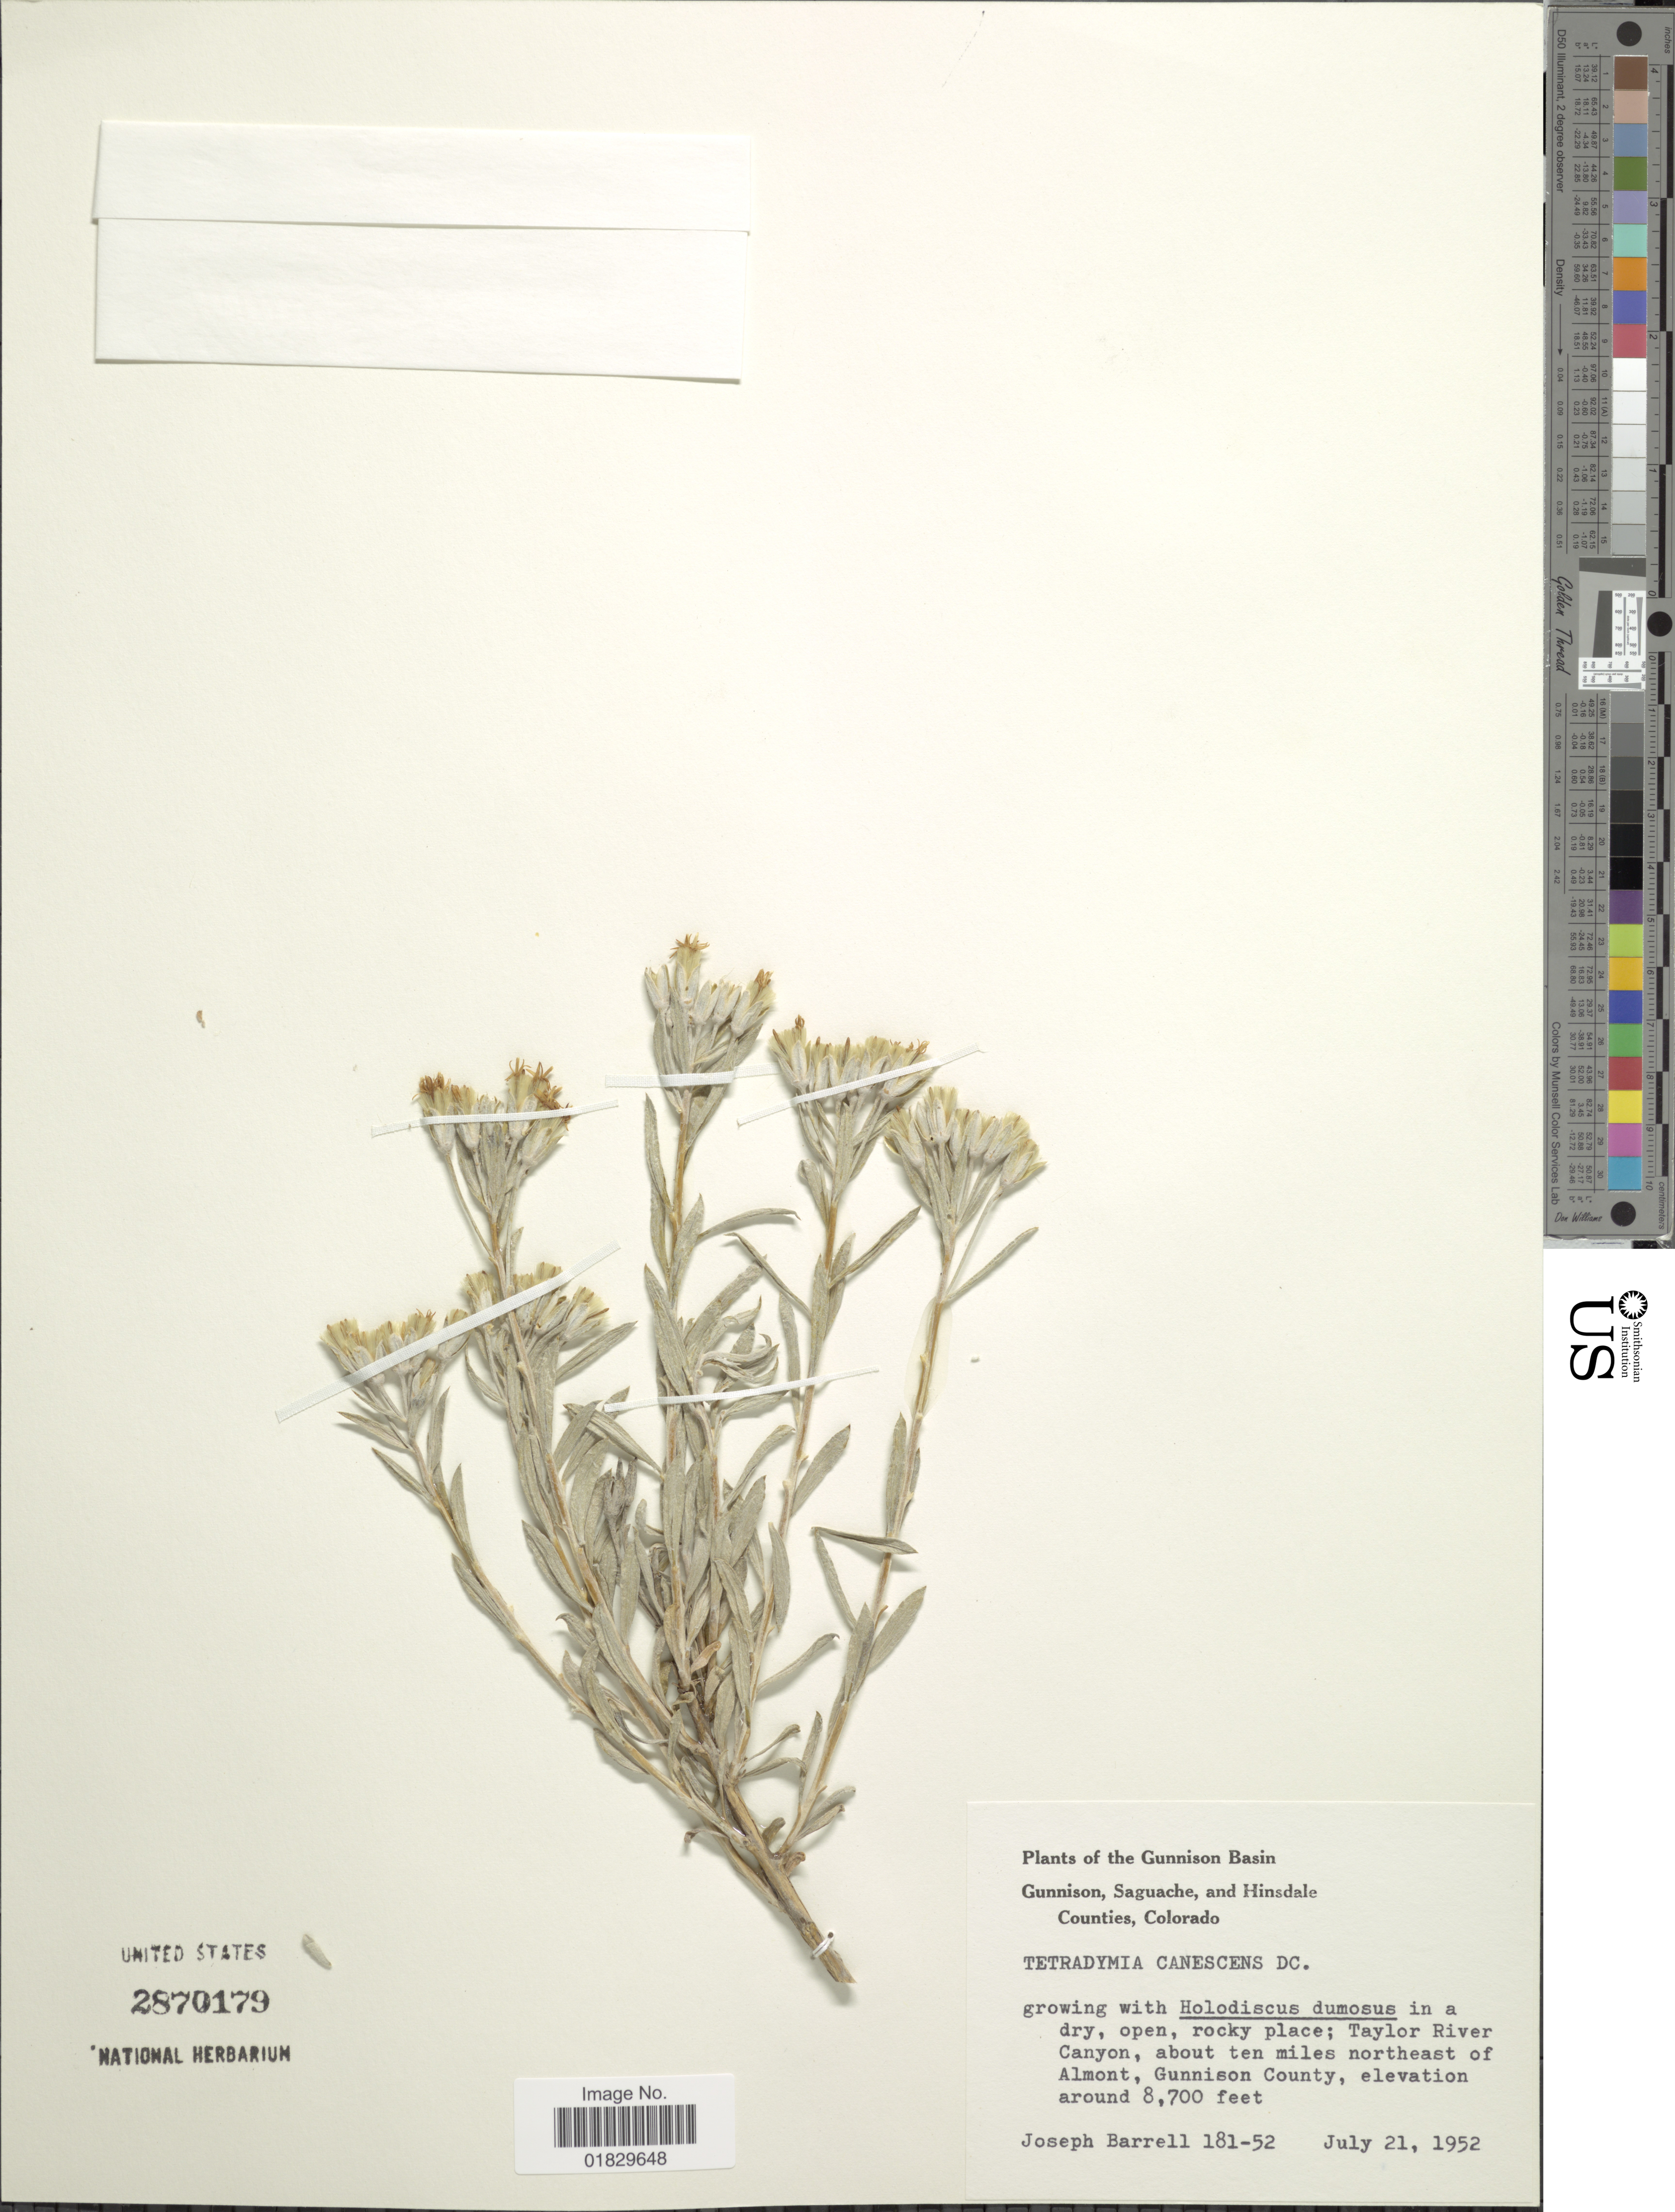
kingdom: Plantae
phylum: Tracheophyta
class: Magnoliopsida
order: Asterales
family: Asteraceae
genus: Tetradymia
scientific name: Tetradymia canescens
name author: DC.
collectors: J. Barrell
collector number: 181-52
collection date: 1952-07-21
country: United States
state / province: Colorado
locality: Gunnison Basin. Gunnison, Saguache, and Hinsdale Counties, Colorado. Taylor River Canyon, about ten miles northeast of Almont, Gunnison County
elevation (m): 2652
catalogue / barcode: US 2870179